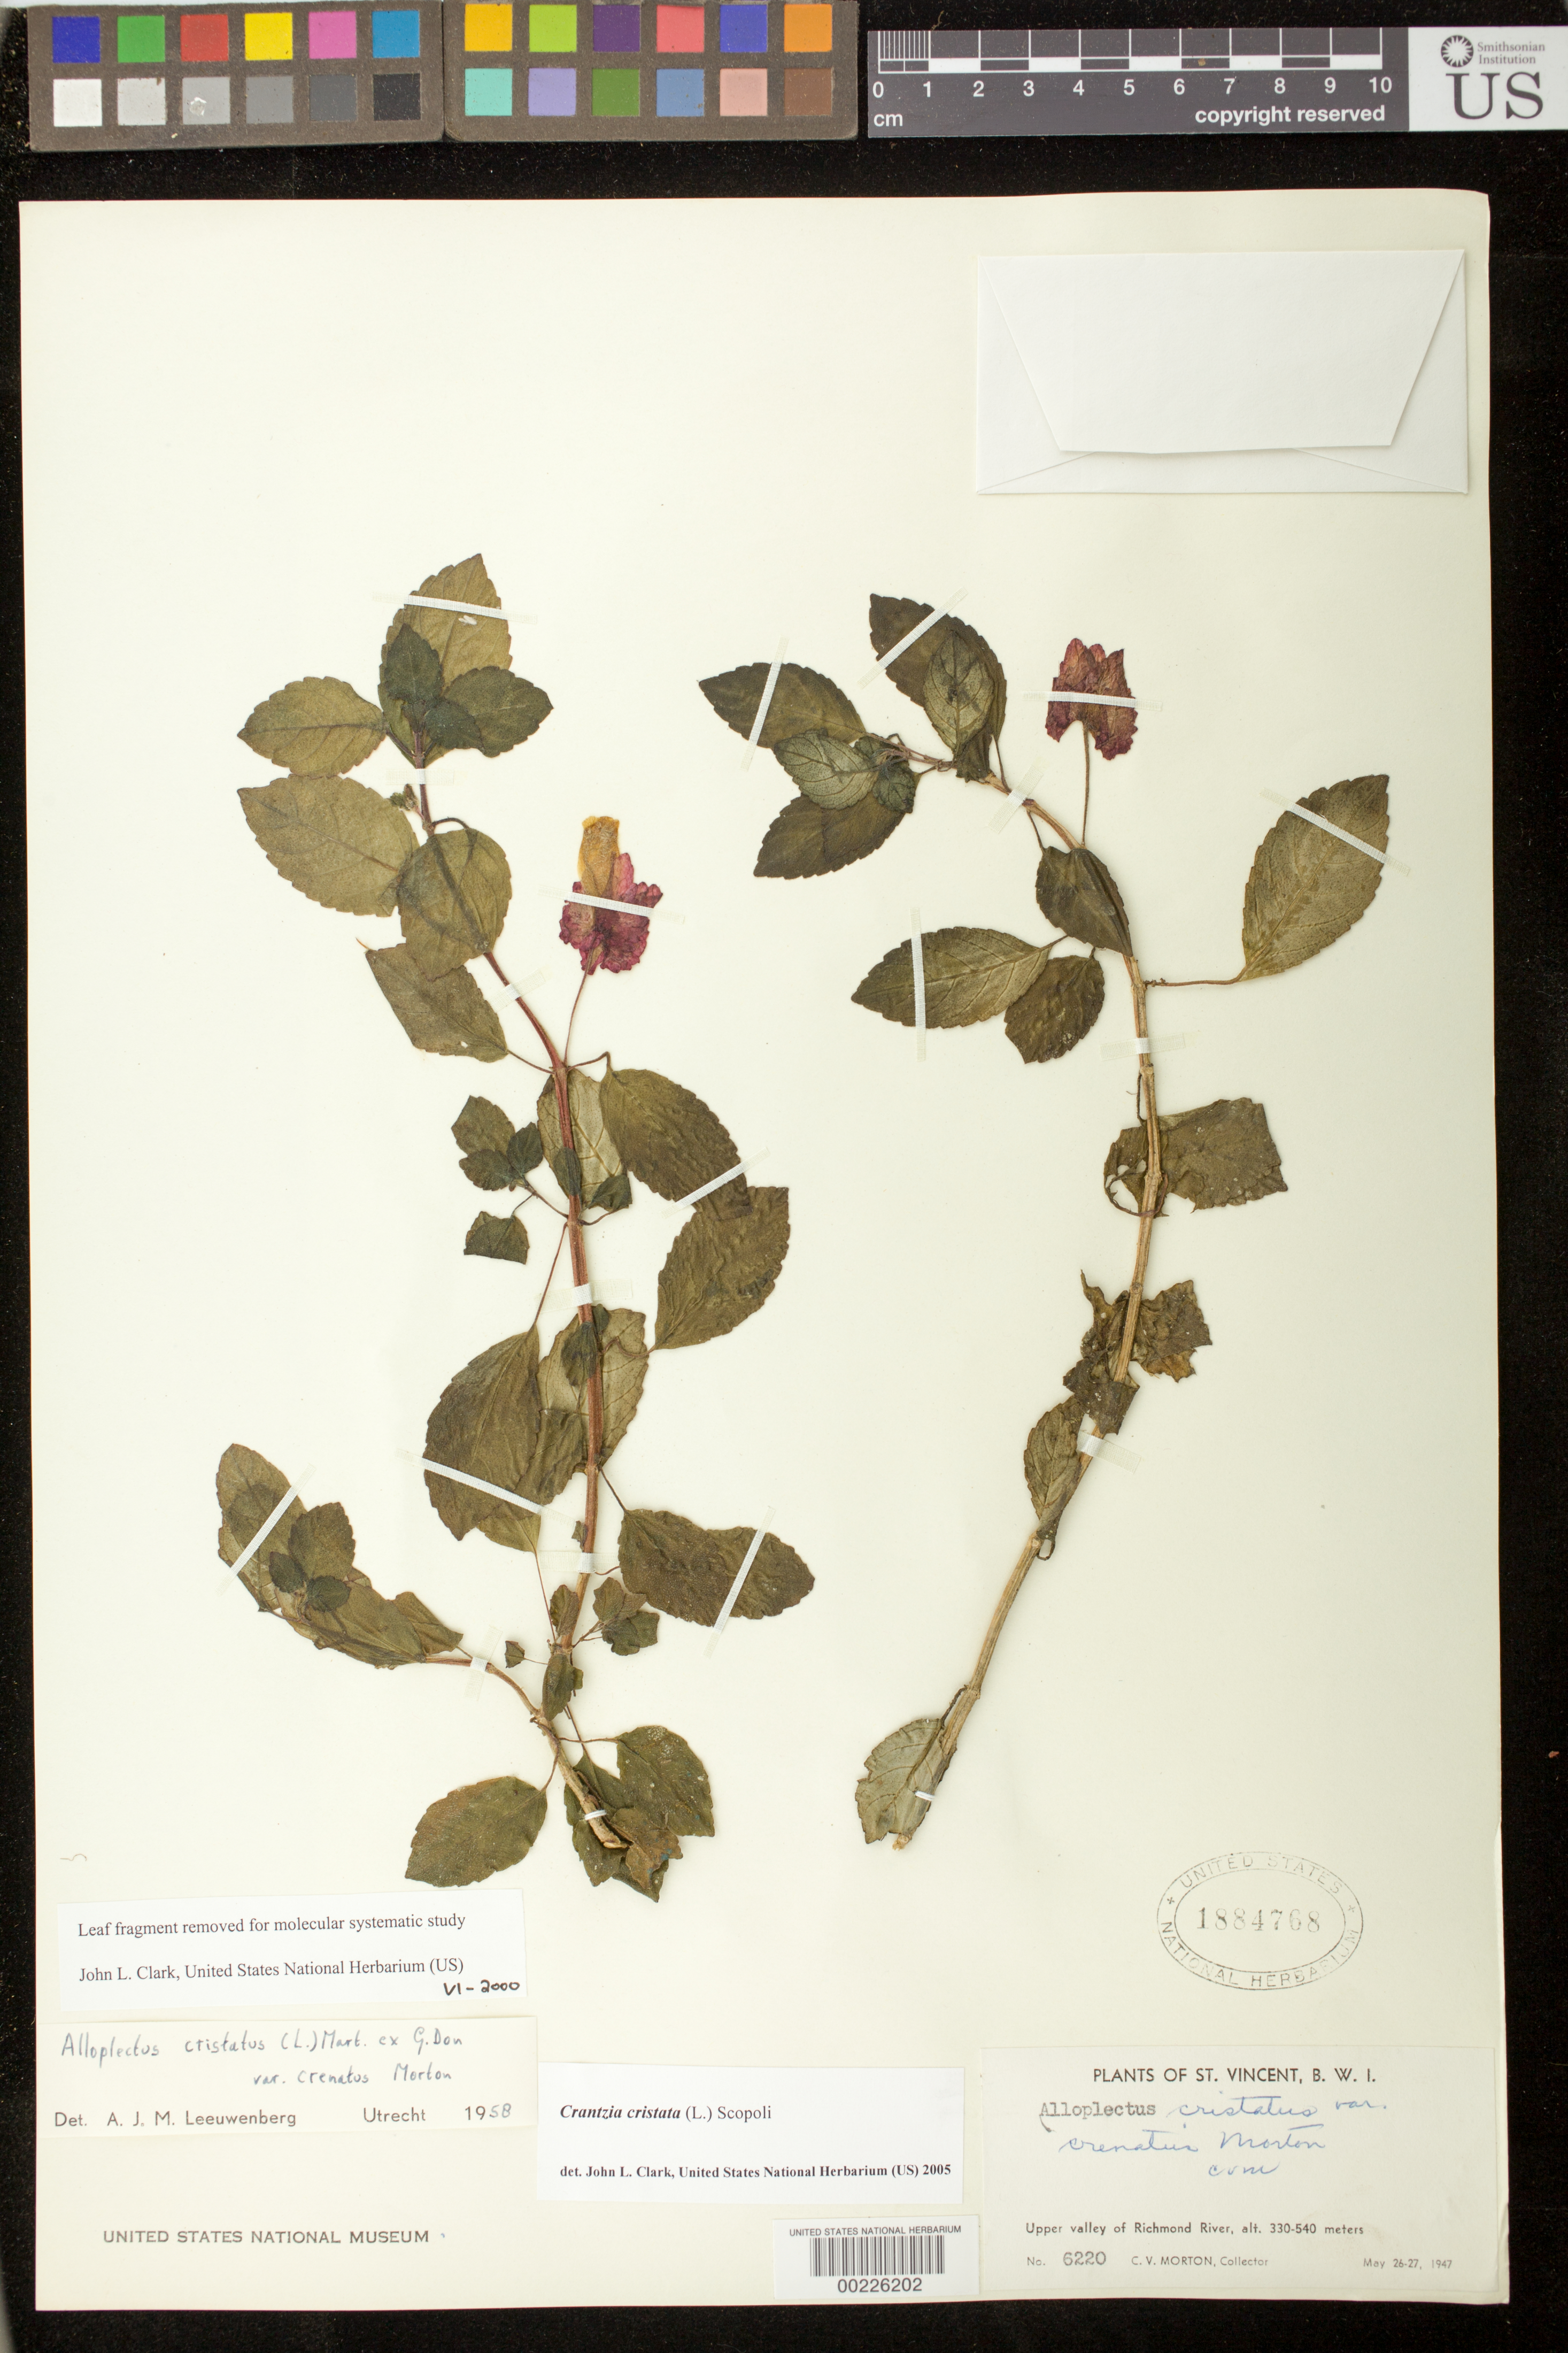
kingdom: Plantae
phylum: Tracheophyta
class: Magnoliopsida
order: Lamiales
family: Gesneriaceae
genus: Crantzia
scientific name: Crantzia cristata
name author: (L.) Scop. ex Fritsch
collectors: C. V. Morton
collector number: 6220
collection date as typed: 26-27 May 1947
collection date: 1947-05-26/1947-05-27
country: St. Vincent - Grenadines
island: St. Vincent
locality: Upper valley of Richmond River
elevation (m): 330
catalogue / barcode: US 1884768